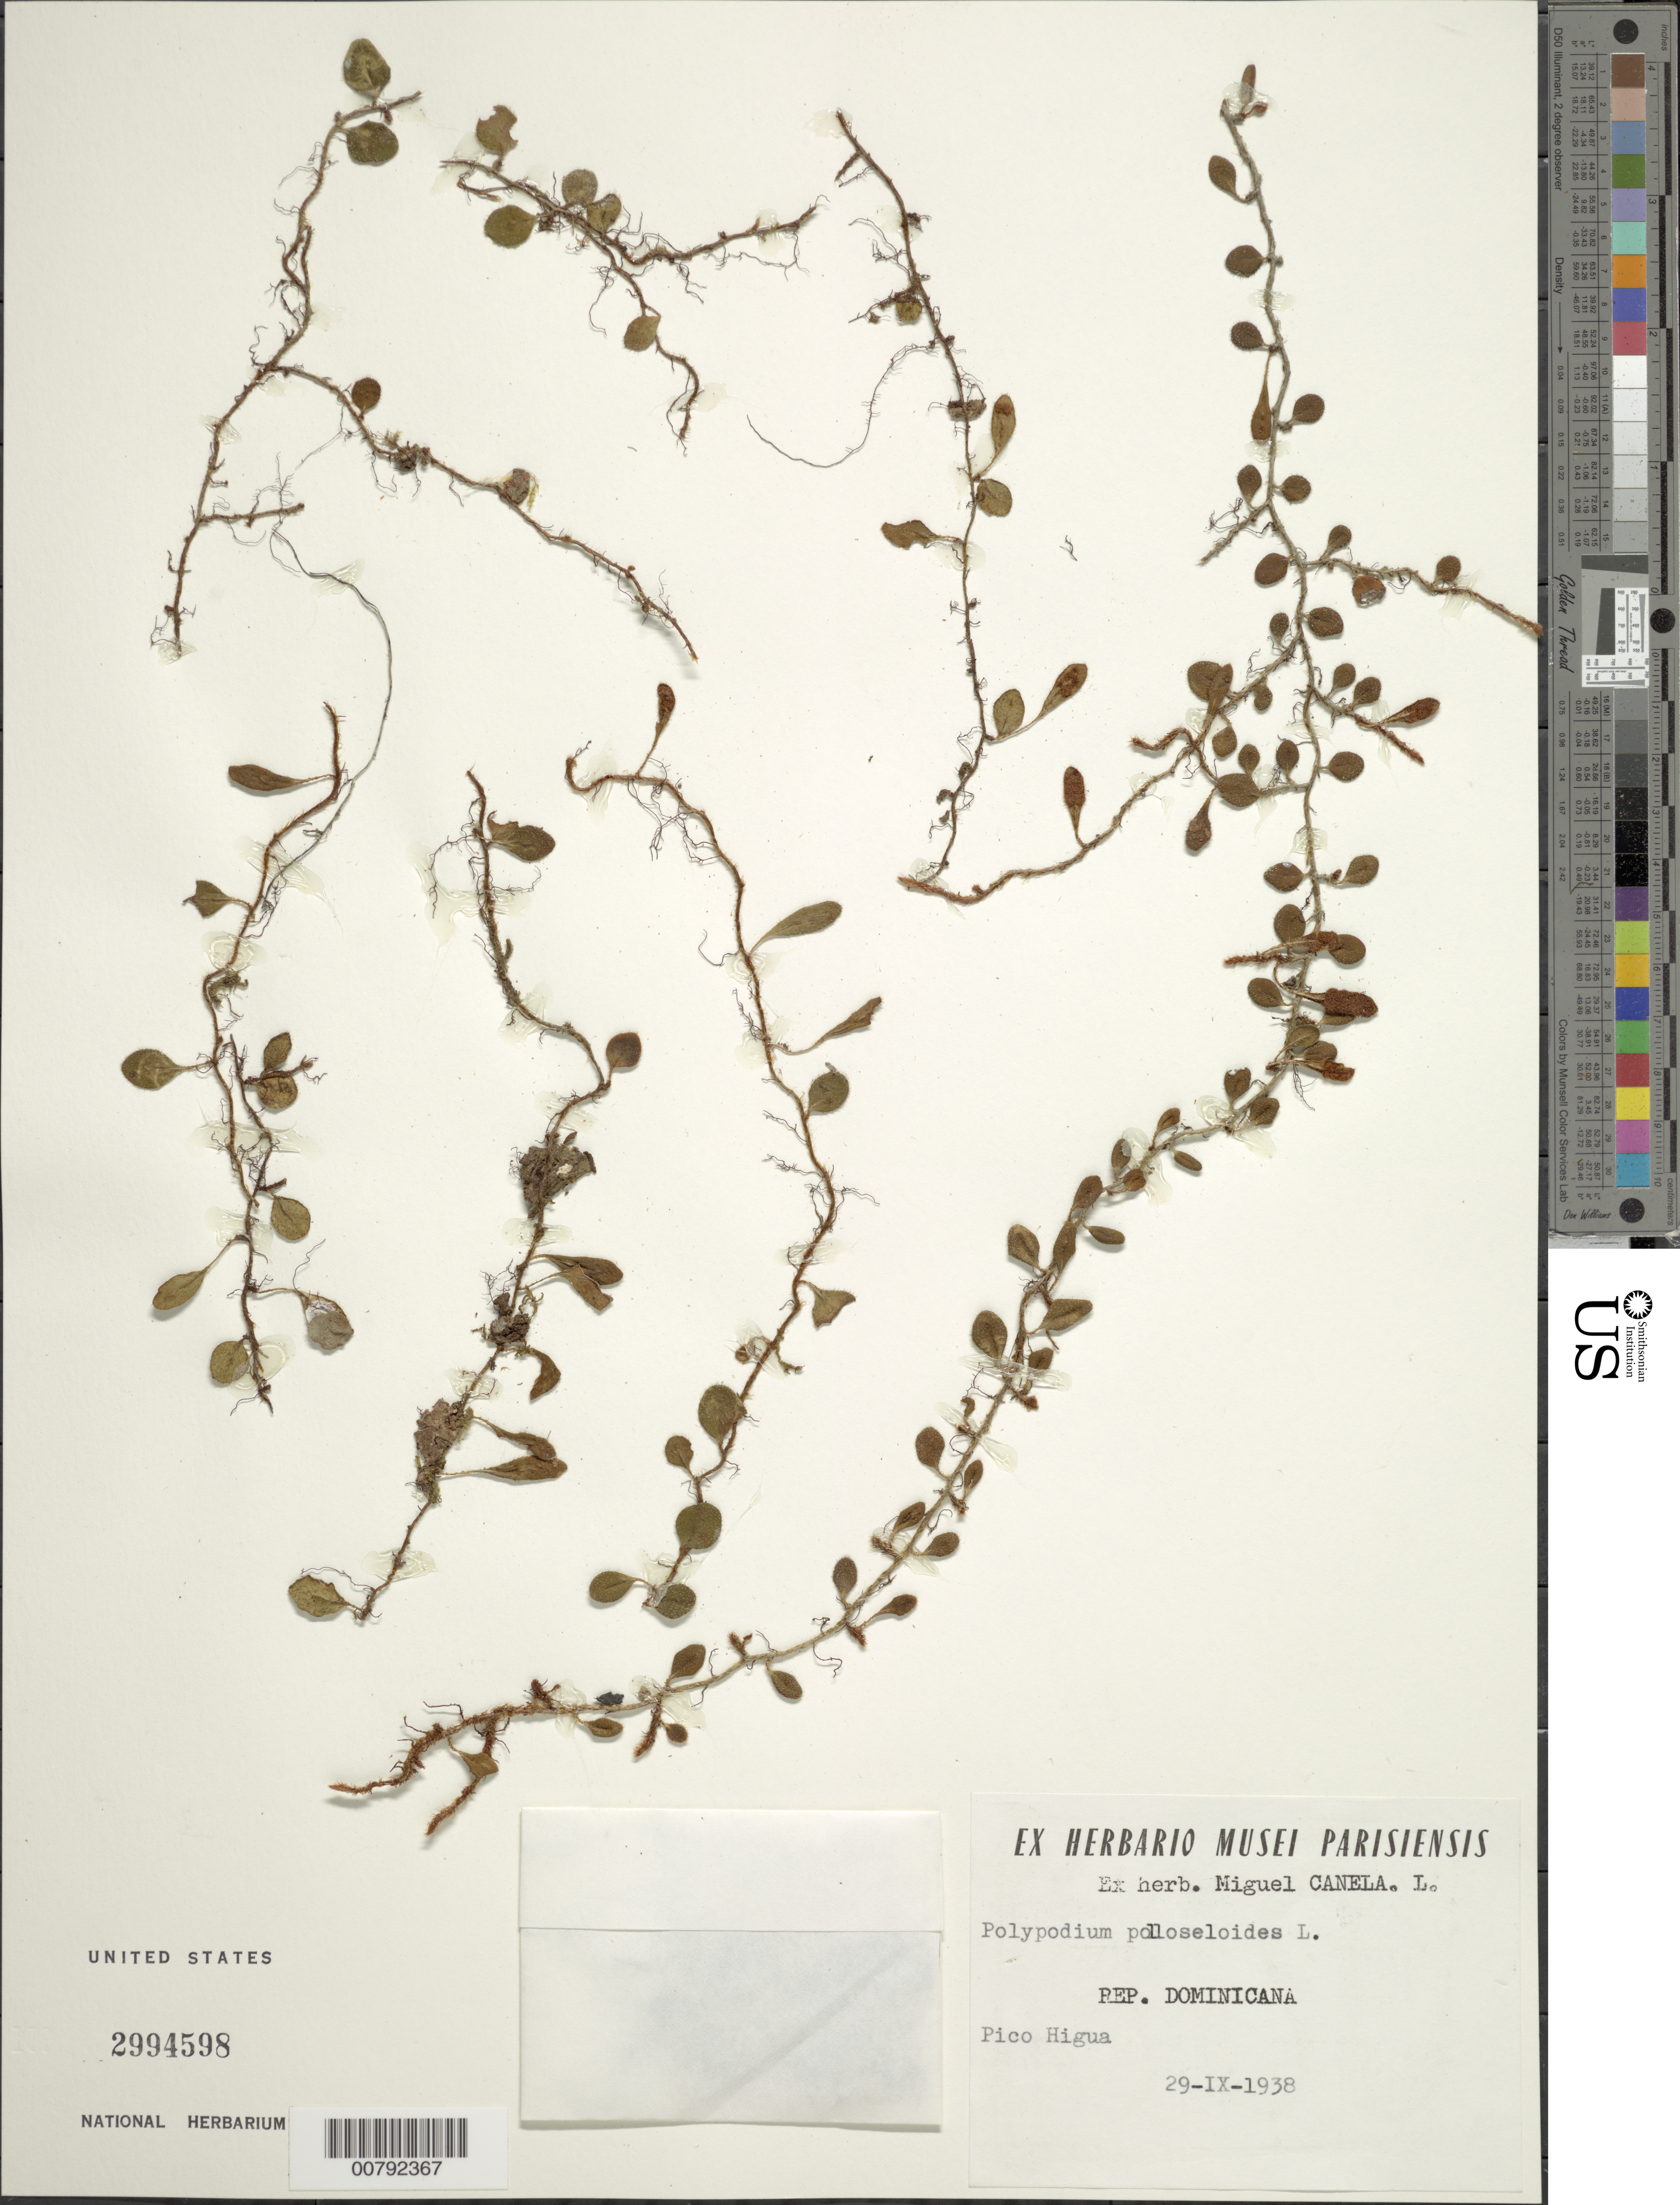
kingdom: Plantae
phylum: Tracheophyta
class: Polypodiopsida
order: Polypodiales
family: Polypodiaceae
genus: Microgramma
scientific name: Microgramma piloselloides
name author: (L.) Copel.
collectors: M. Canela Lazaro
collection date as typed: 29 Nov 1938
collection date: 1938-11-29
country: Dominican Republic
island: Hispaniola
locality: Pico Higua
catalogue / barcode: US 2994598